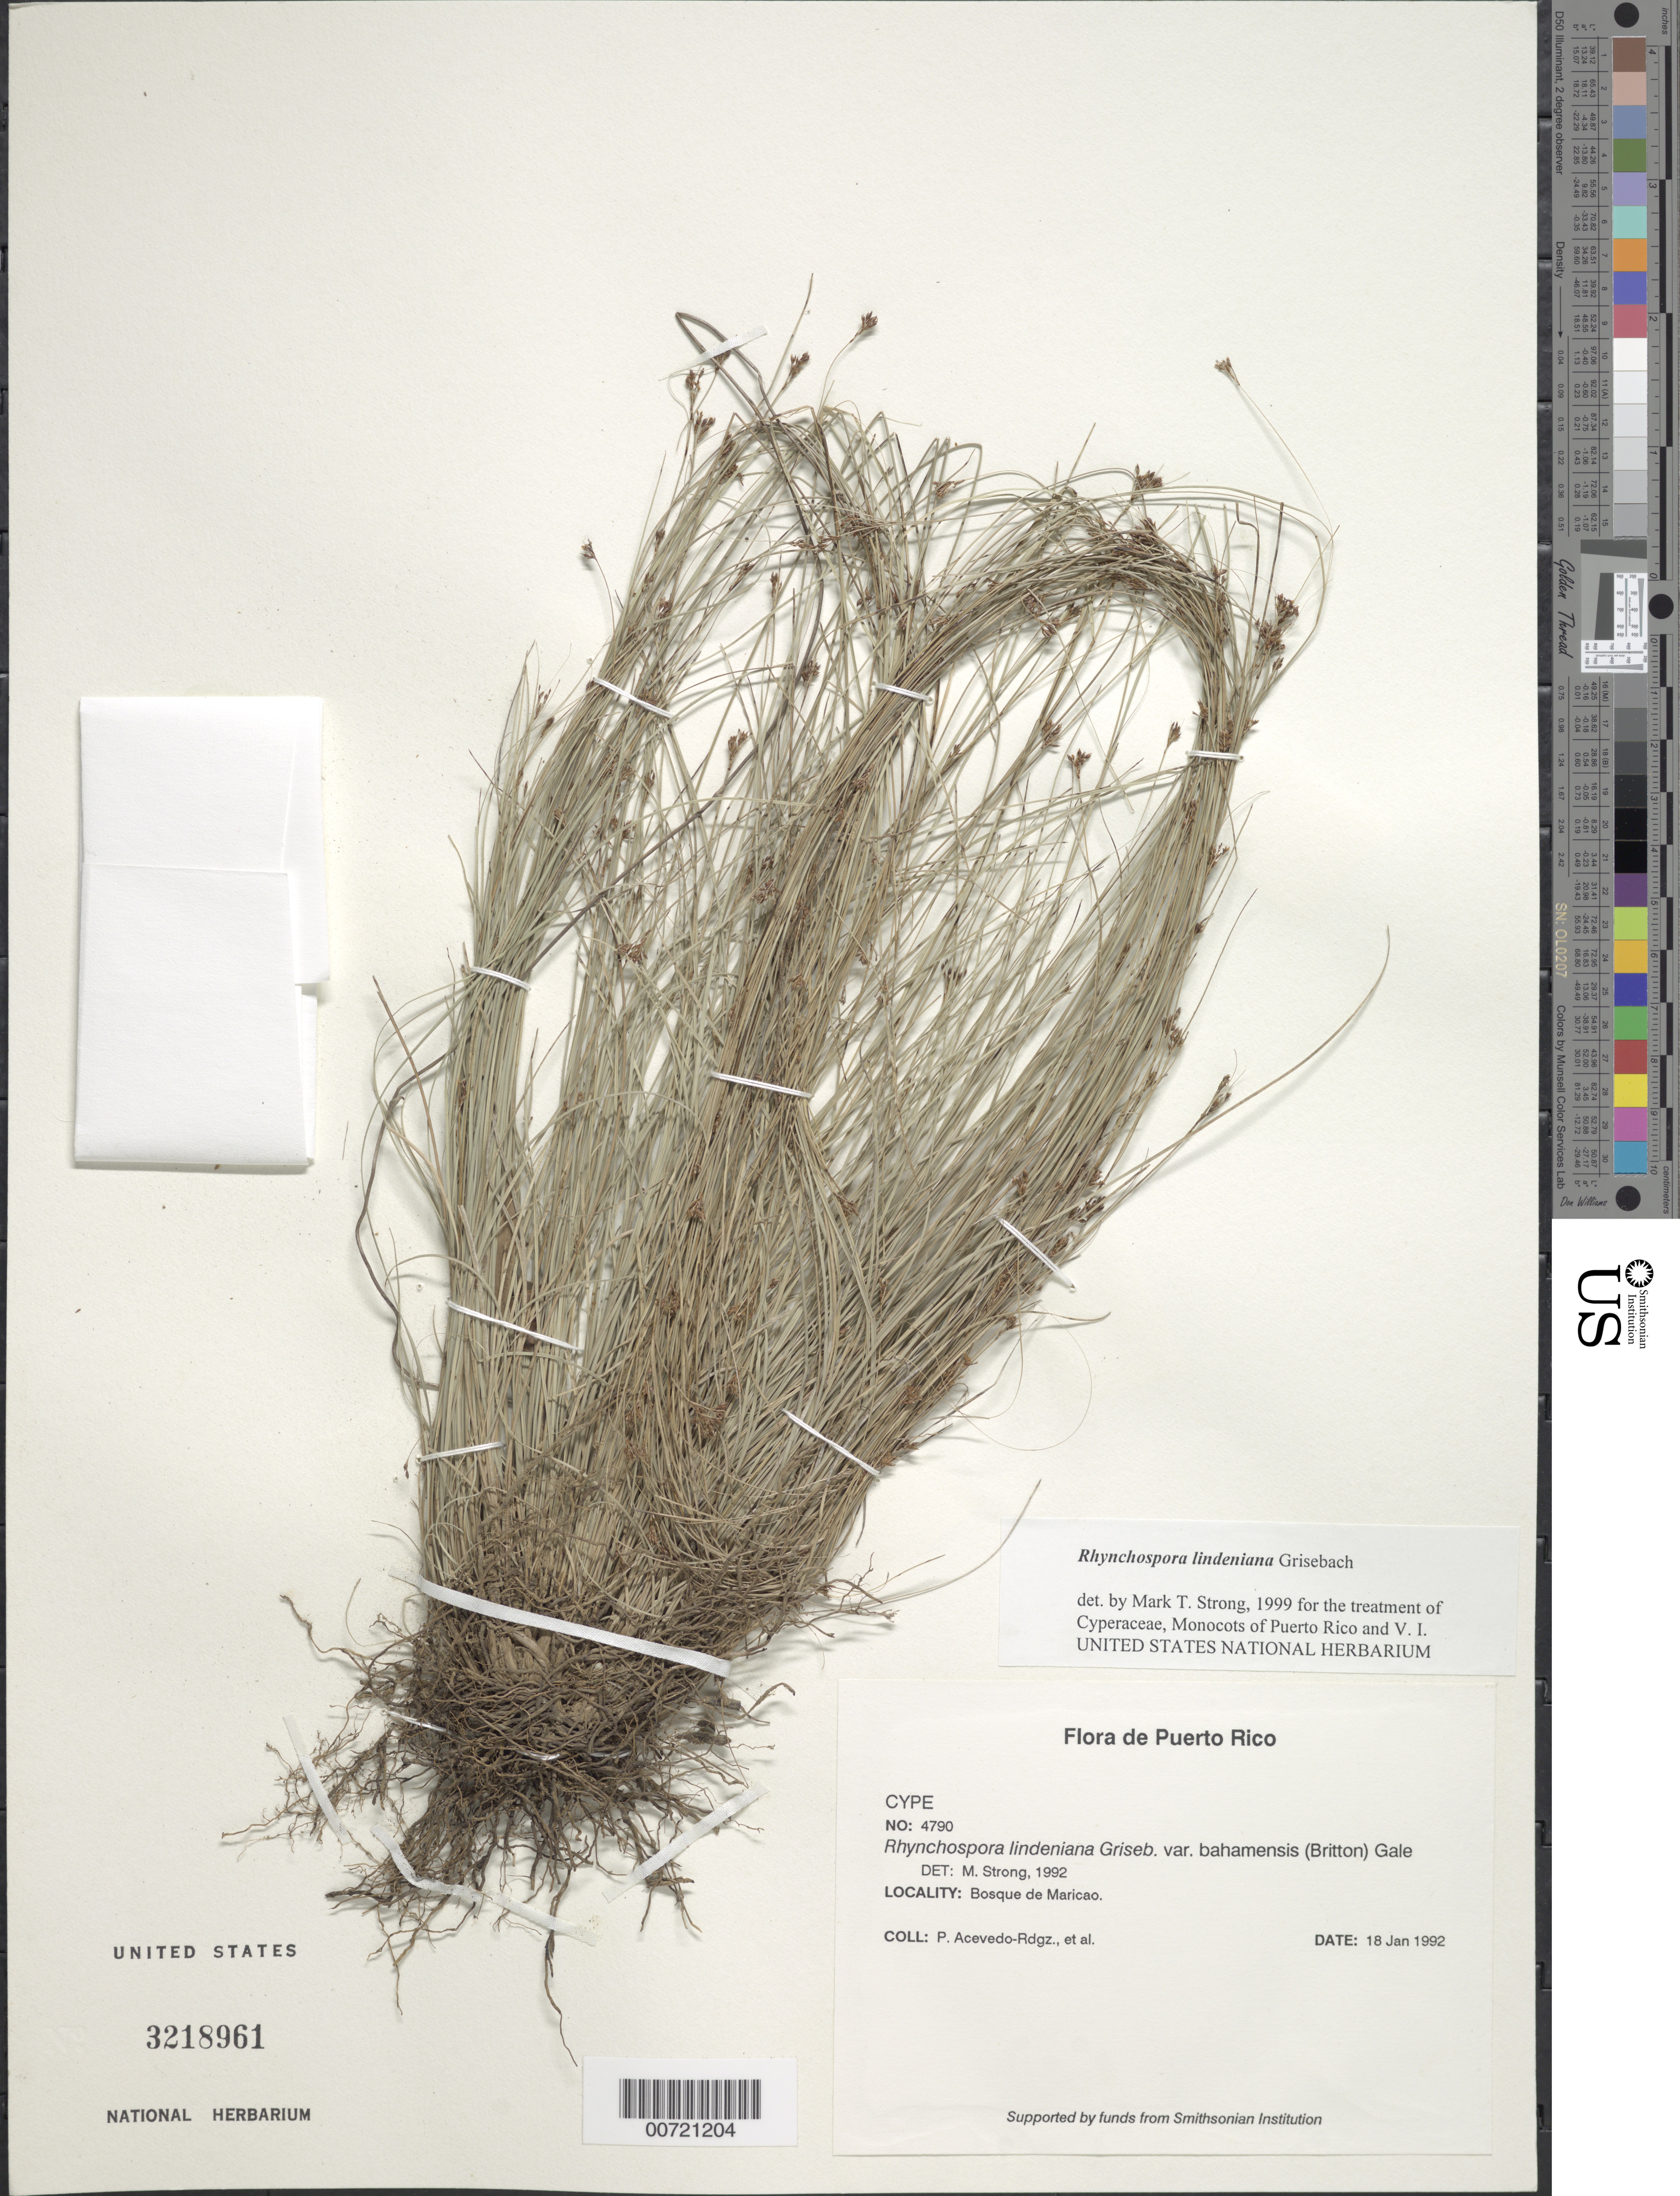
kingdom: Plantae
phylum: Tracheophyta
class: Liliopsida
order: Poales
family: Cyperaceae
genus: Rhynchospora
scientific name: Rhynchospora lindeniana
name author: Griseb.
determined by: Strong, M. T., (US), Smithsonian Institution - National Museum of Natural History (UNITED STATES)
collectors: P. Acevedo-Rodr.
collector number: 4790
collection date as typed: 18 Jan 1992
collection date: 1992-01-18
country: Puerto Rico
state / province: Maricao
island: Puerto Rico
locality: Maricao; Monte del Estado, Bosque de Maricao.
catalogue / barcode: US 3218961